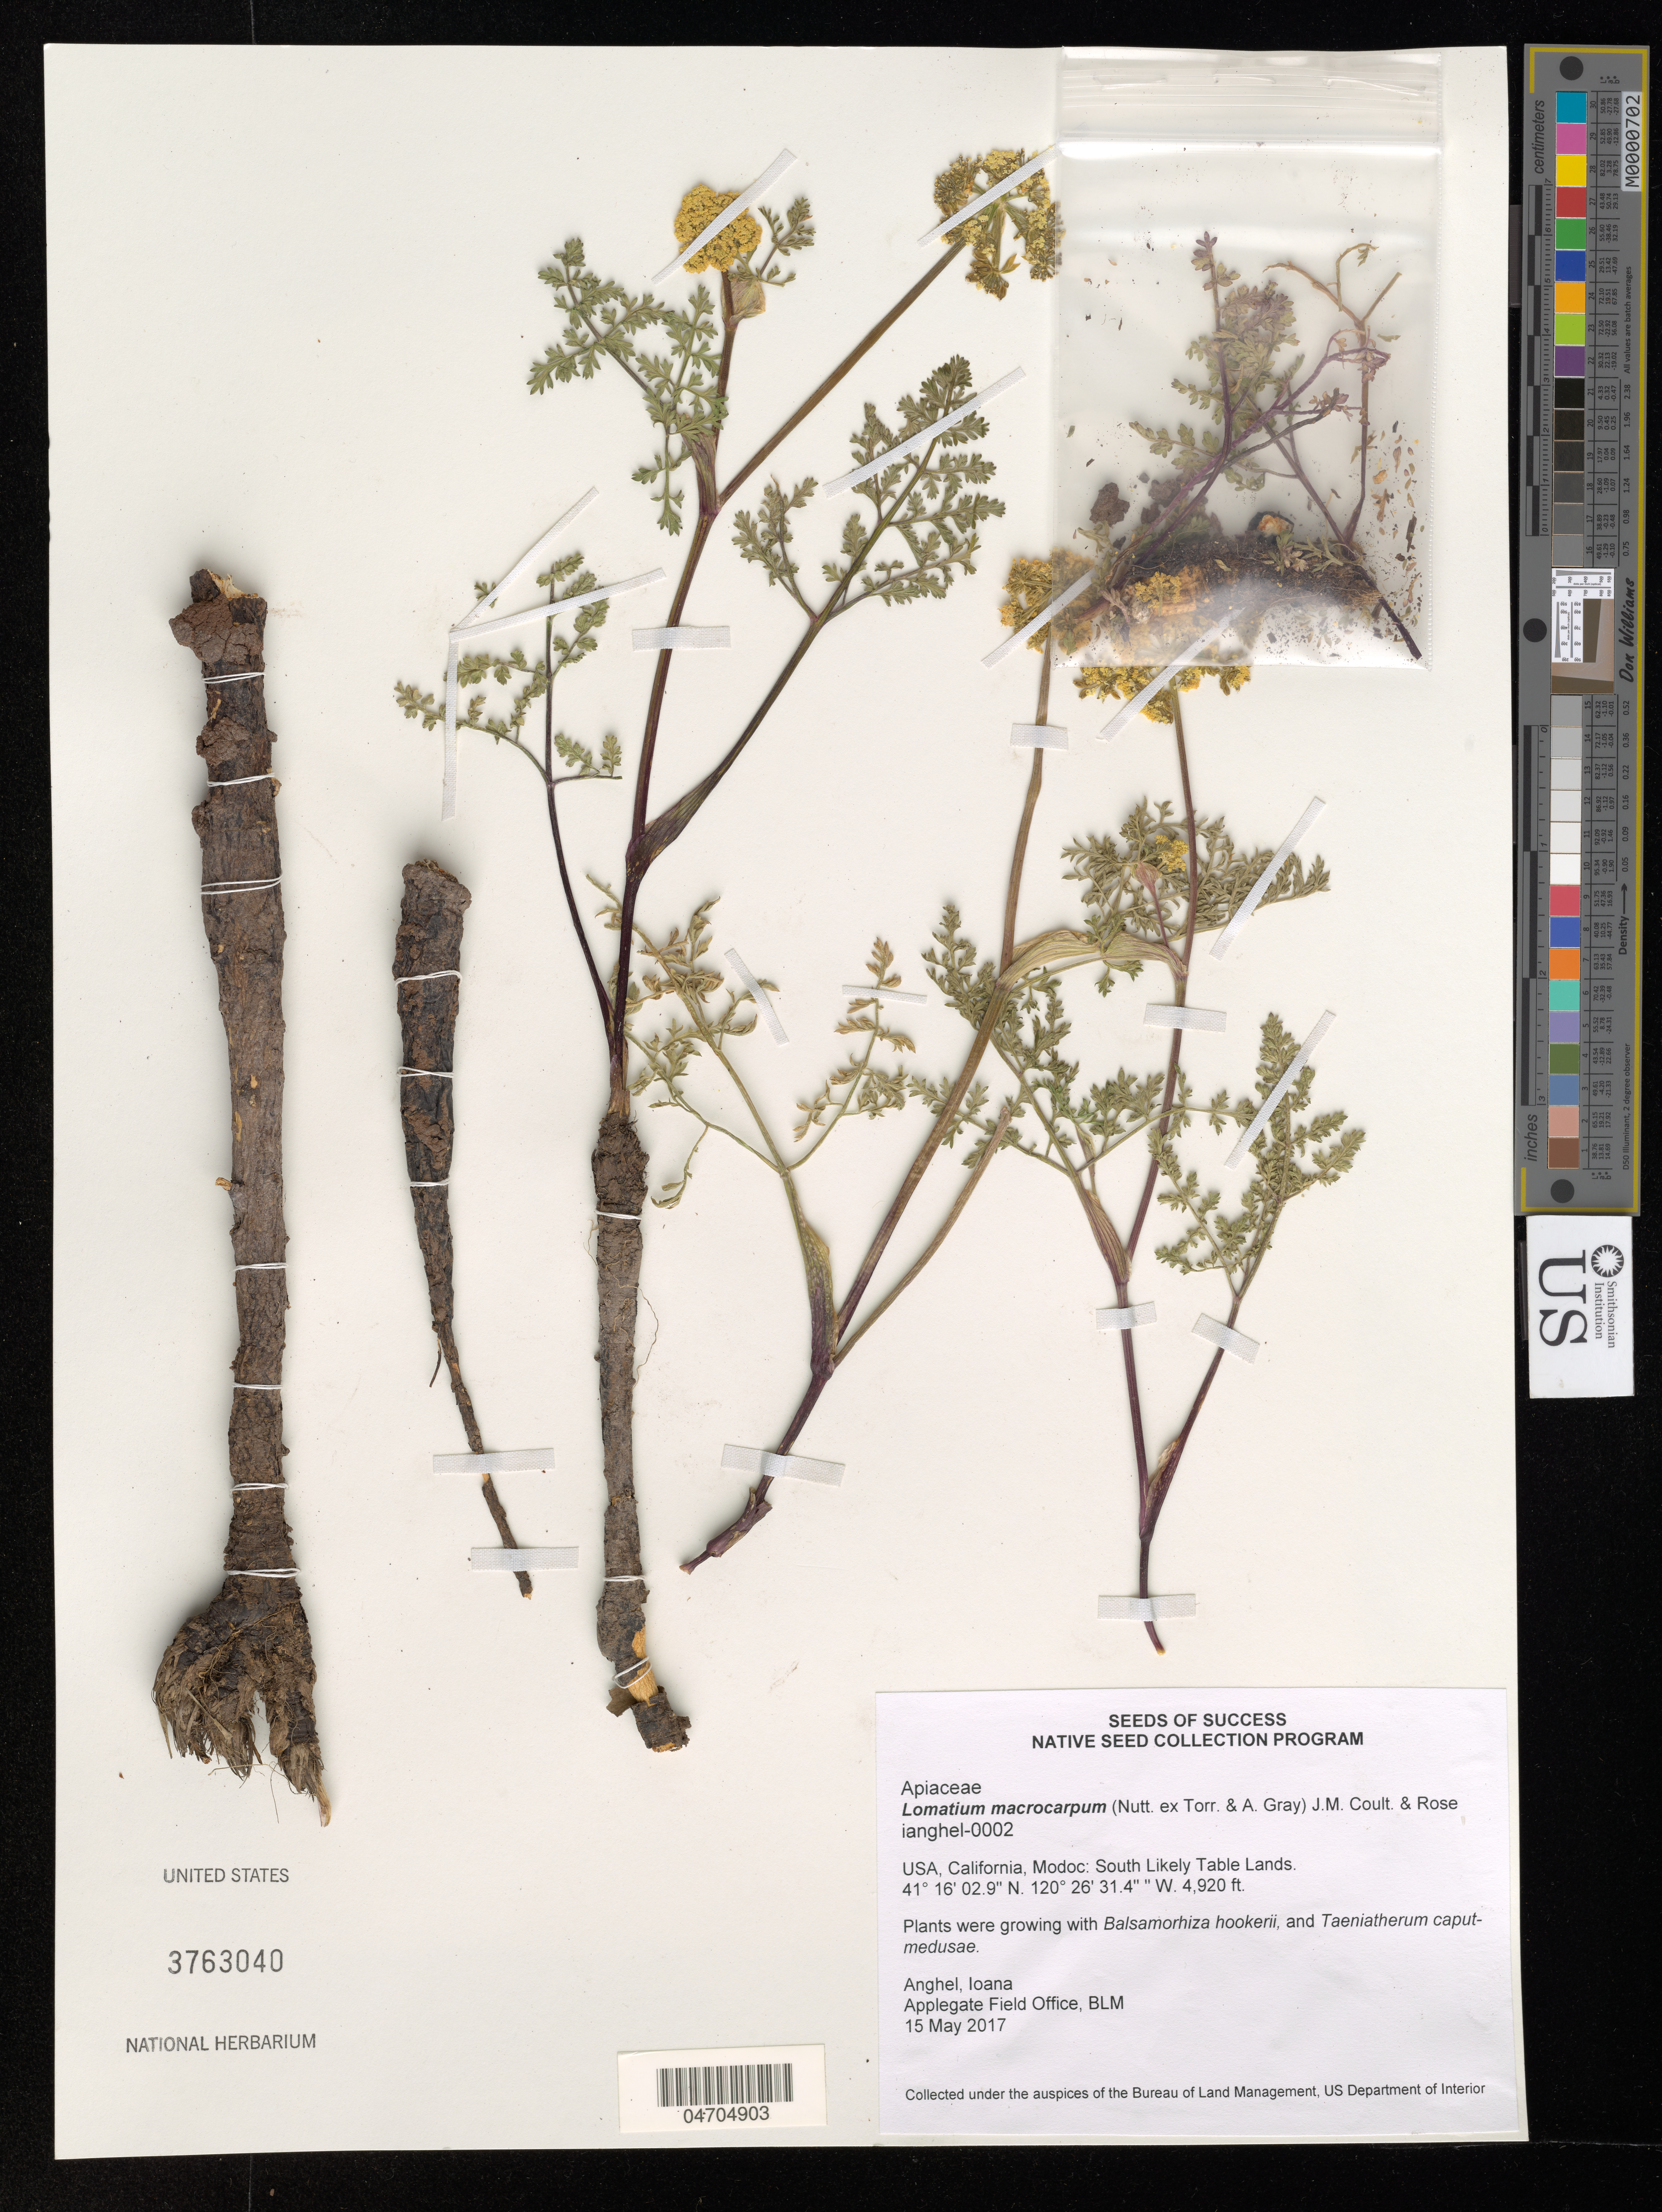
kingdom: Plantae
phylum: Tracheophyta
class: Magnoliopsida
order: Apiales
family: Apiaceae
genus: Lomatium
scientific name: Lomatium macrocarpum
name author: (Hook. et al.) J.M. Coult. & Rose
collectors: I. Anghel & Blm.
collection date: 2017-05-15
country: United States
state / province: California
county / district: Modoc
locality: Modoc: South Likely Table Lands.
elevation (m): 1500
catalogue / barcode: US 3763040